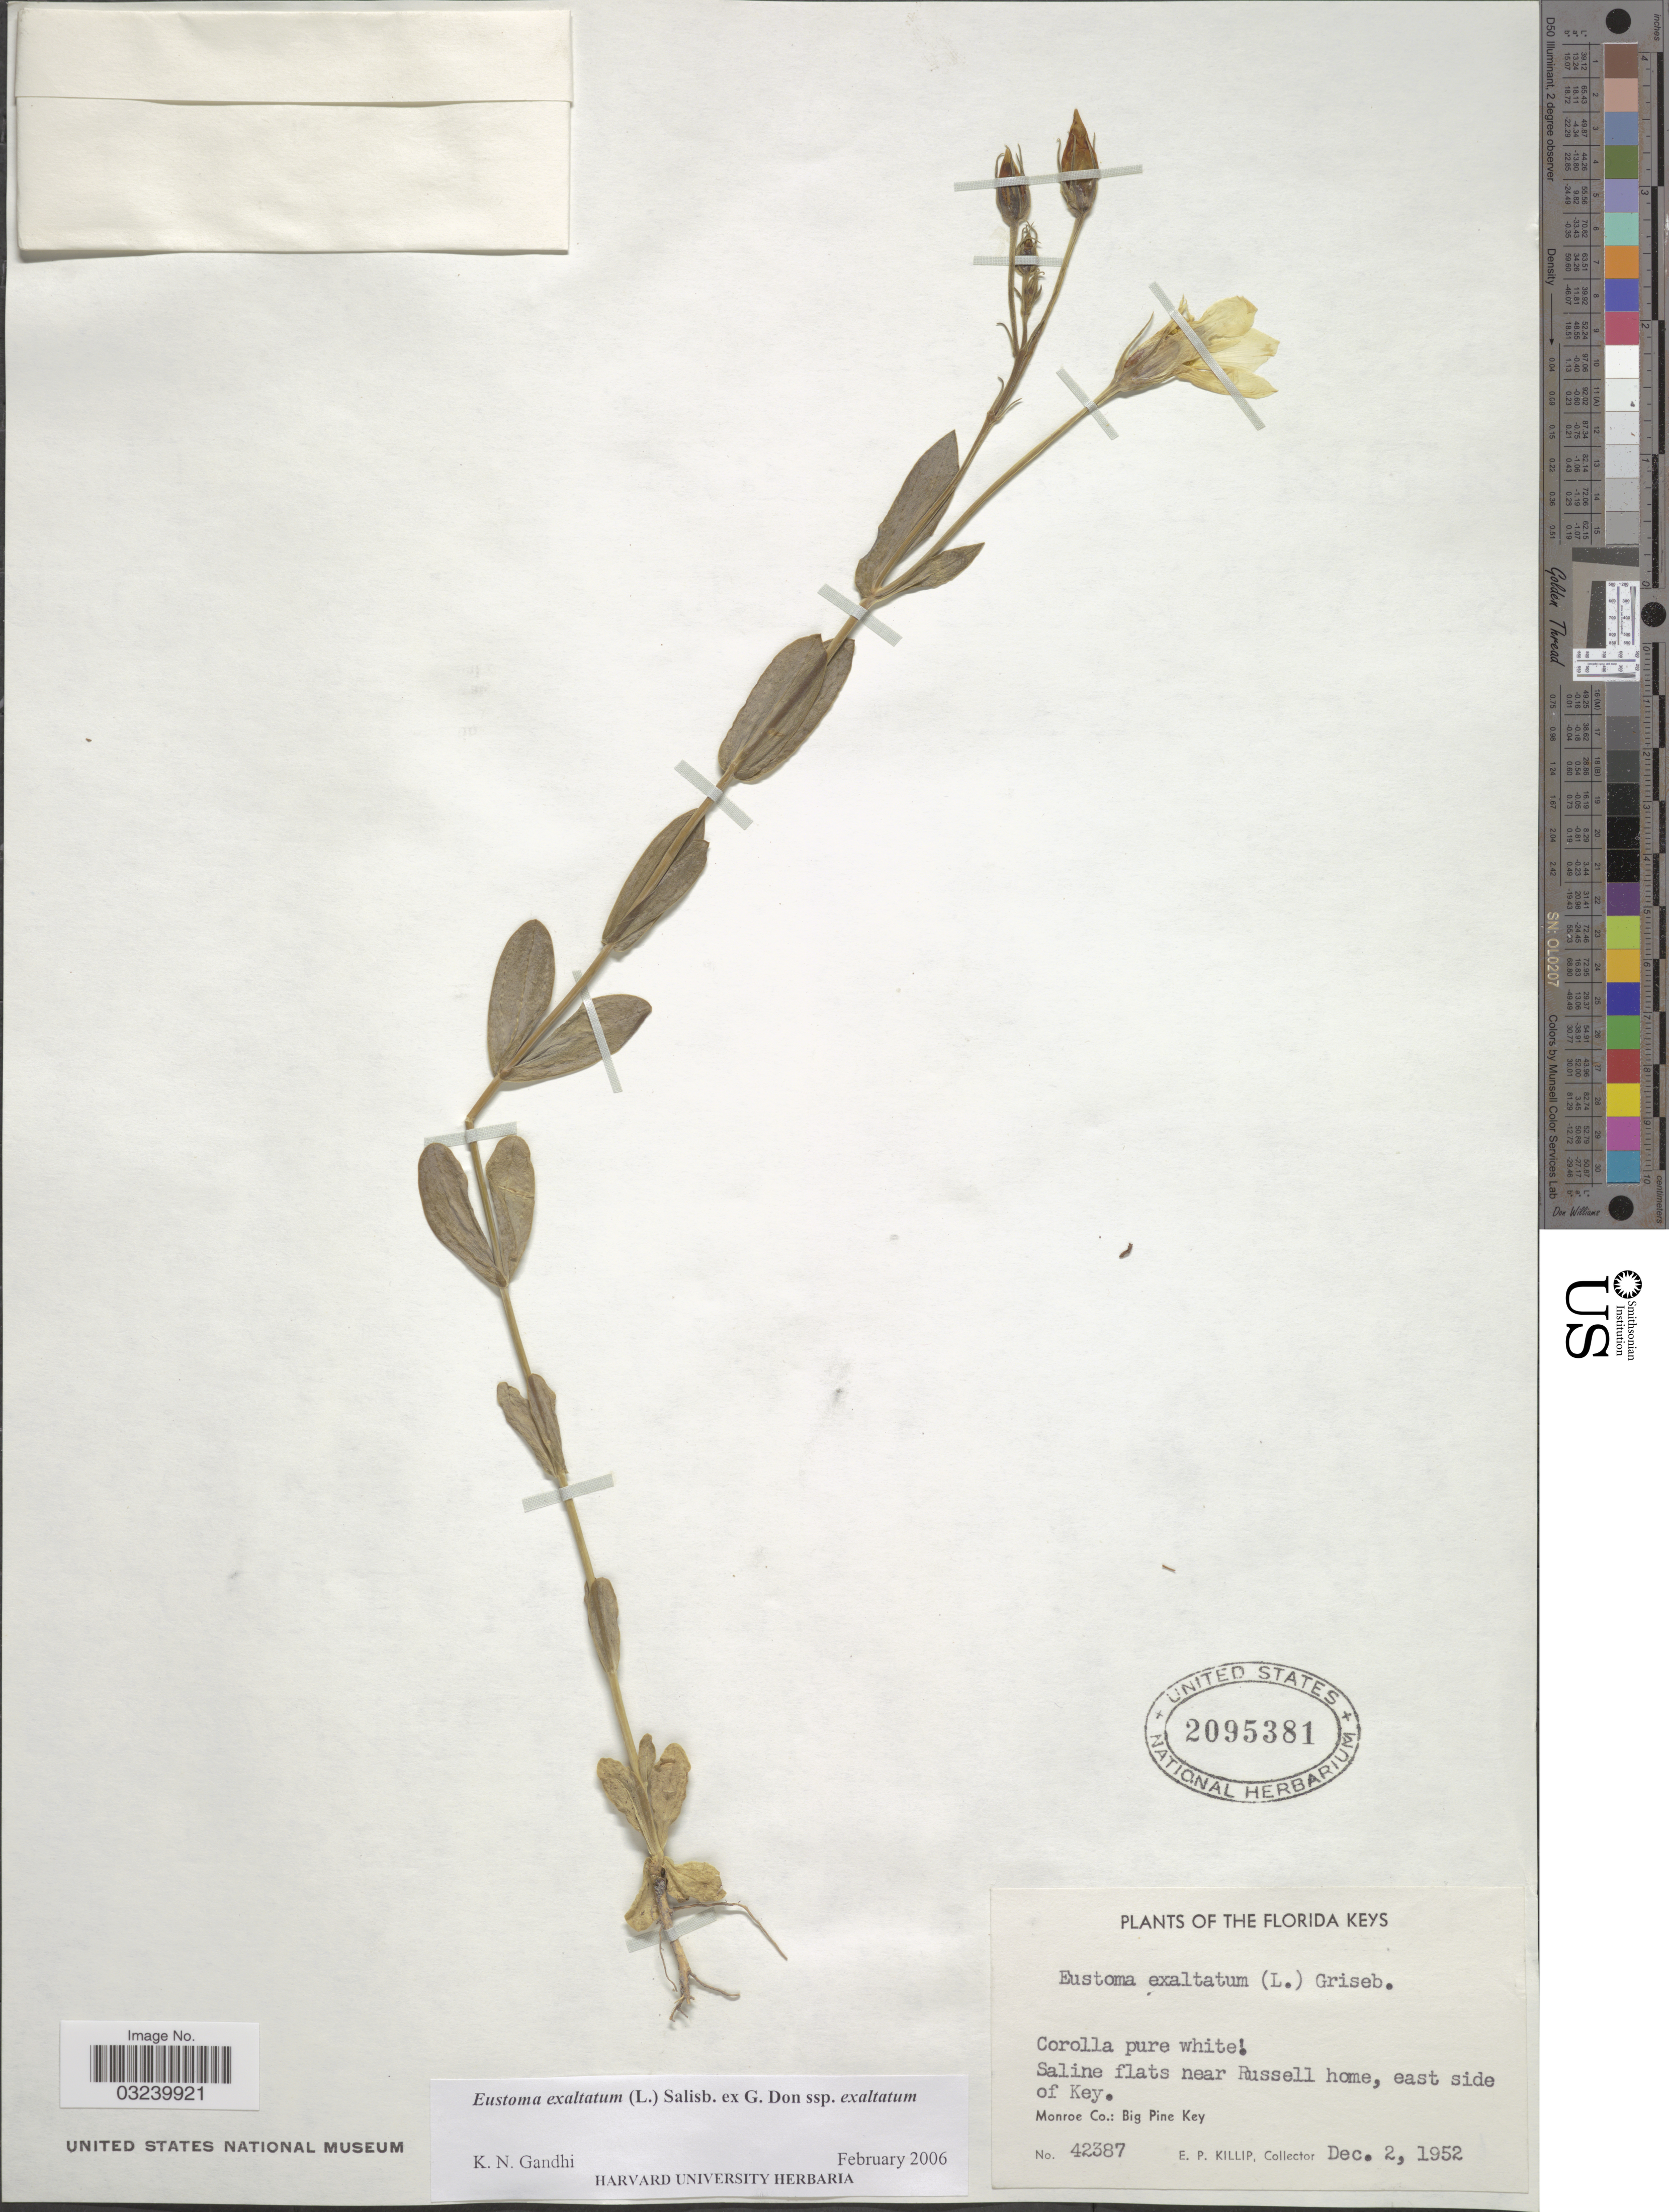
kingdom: Plantae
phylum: Tracheophyta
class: Magnoliopsida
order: Gentianales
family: Gentianaceae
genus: Eustoma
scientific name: Eustoma exaltatum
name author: (L.) Salisb. ex Don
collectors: E. P. Killip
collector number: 42387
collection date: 1952-12-02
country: United States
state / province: Florida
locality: The Florida Keys, Saline flats near Russell home, east side of Key, Monroe Co.: Big Pine Key.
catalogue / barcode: US 2095381